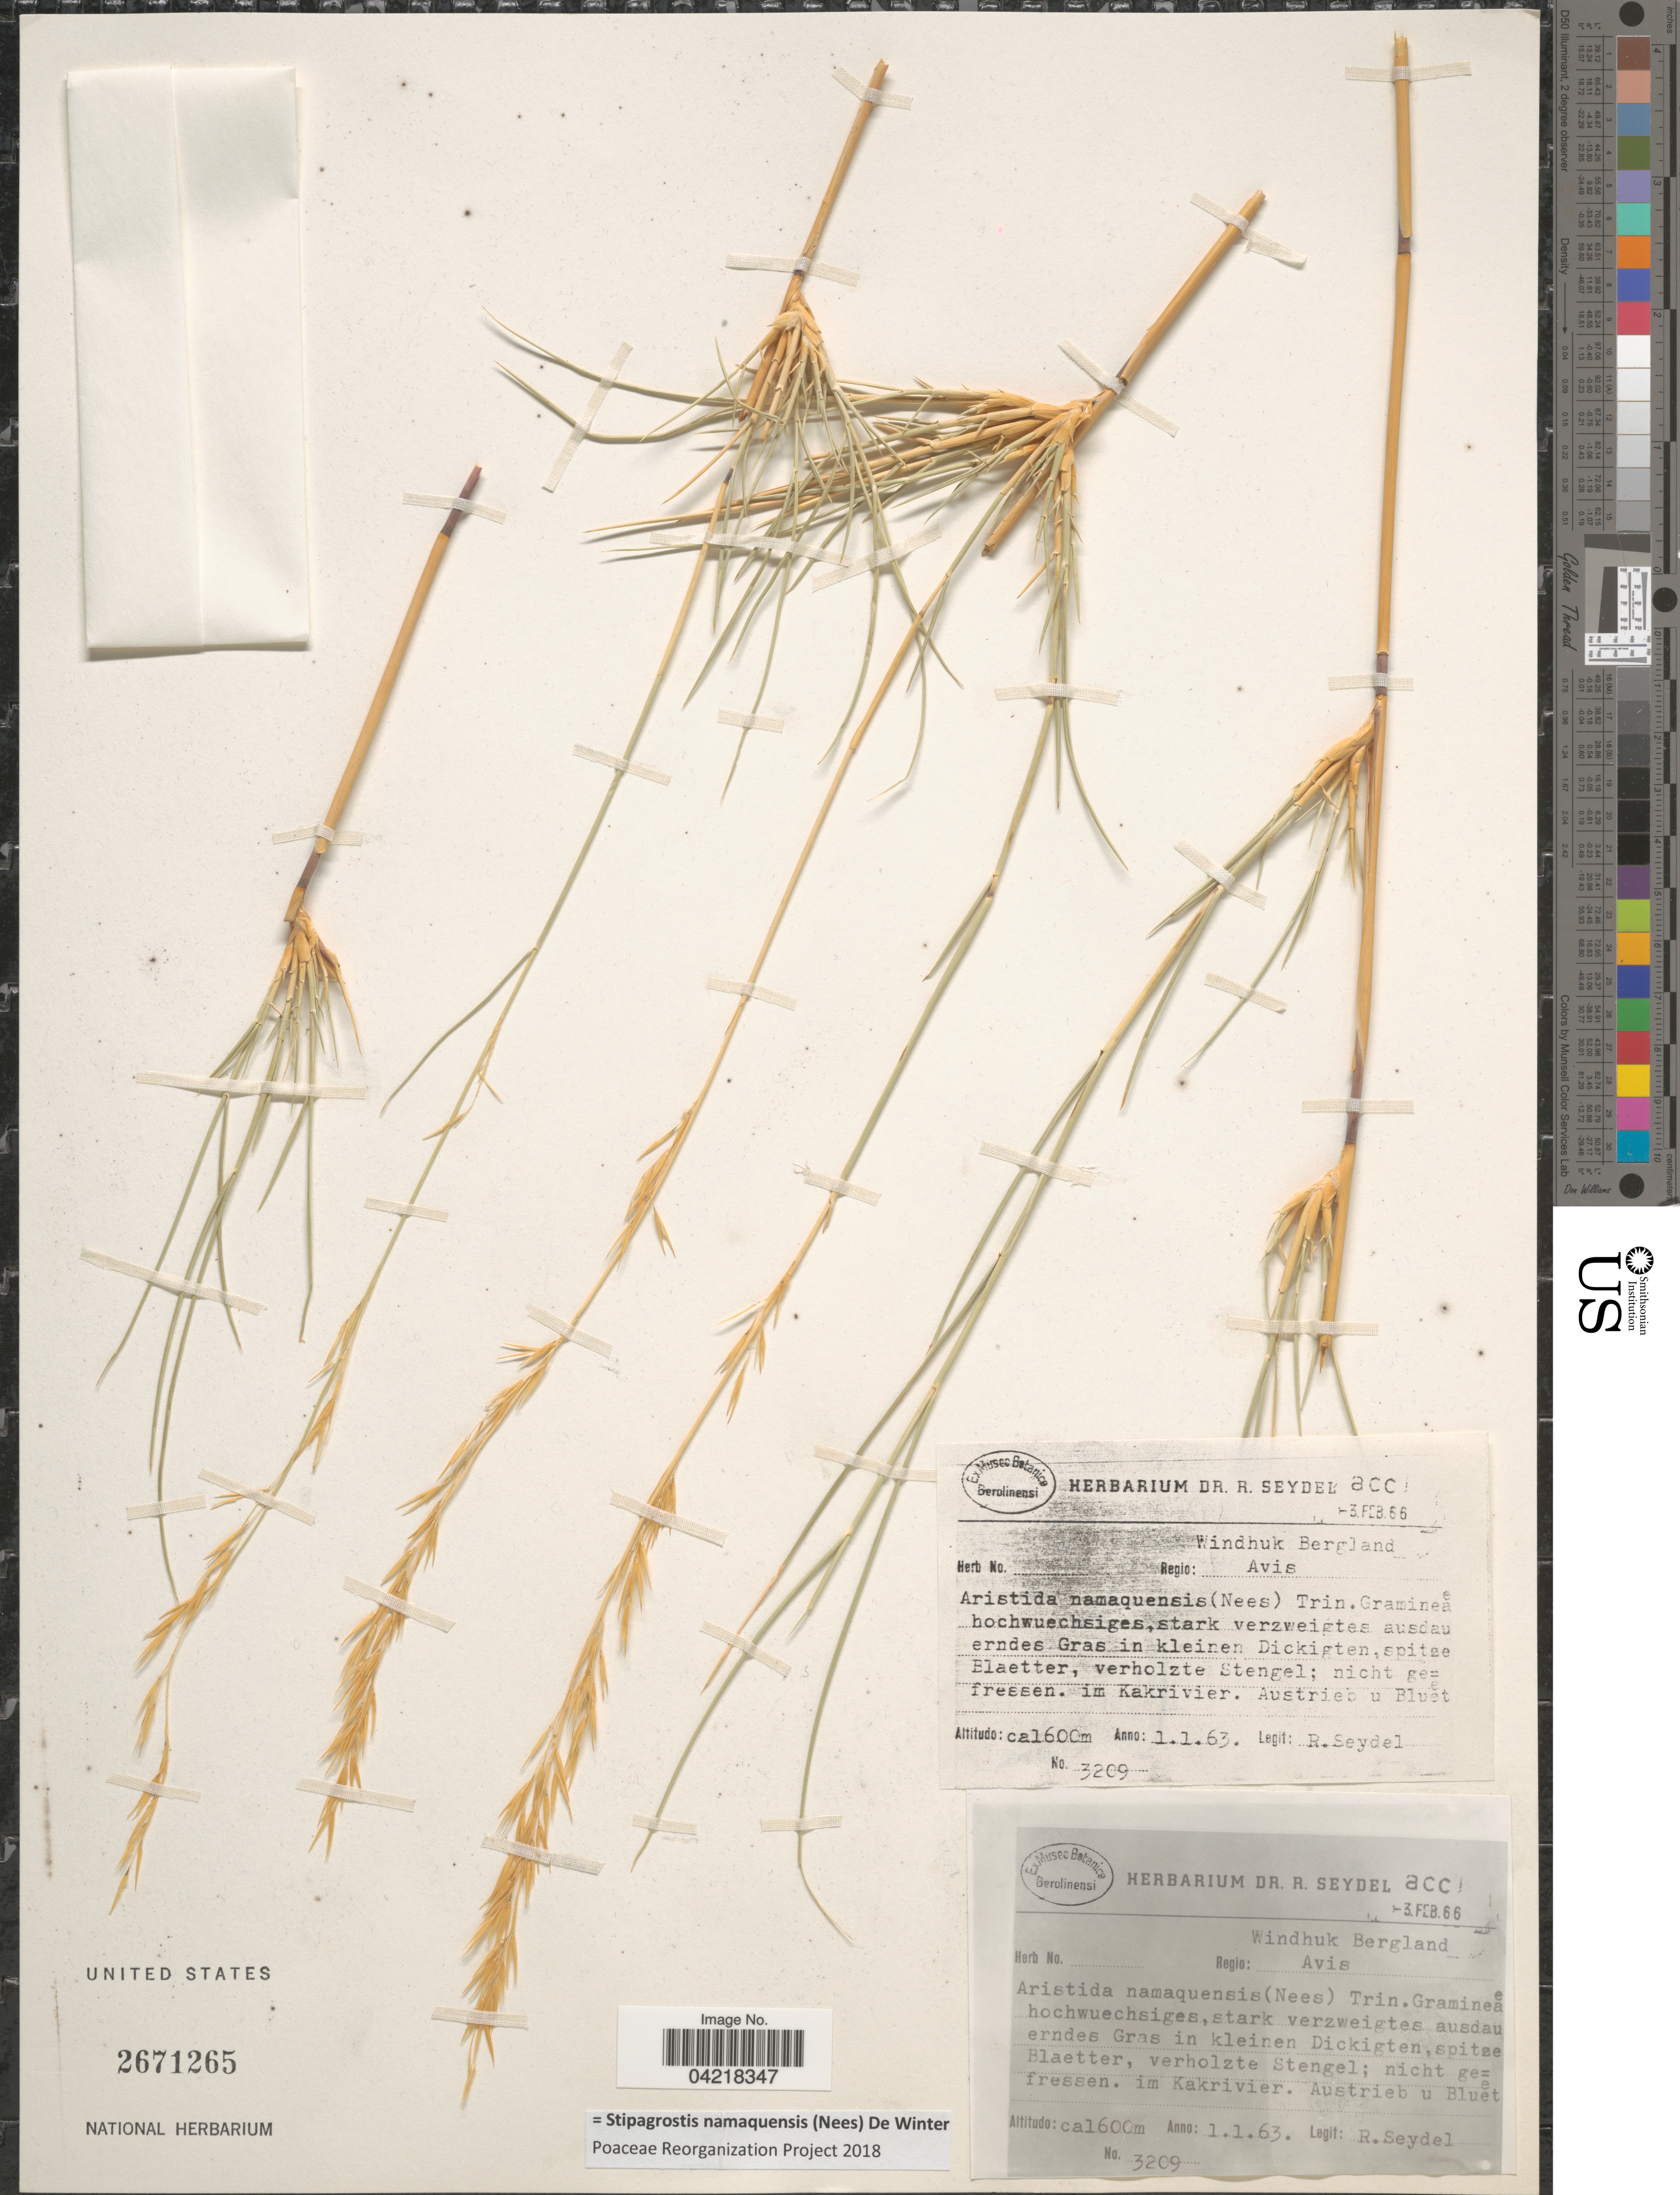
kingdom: Plantae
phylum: Tracheophyta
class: Liliopsida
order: Poales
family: Poaceae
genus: Stipagrostis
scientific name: Stipagrostis namaquensis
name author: (Nees) De Winter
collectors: R. Seydel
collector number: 3209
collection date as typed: Transcribed d/m/y: 1/1/63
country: Namibia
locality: Regio: Windhuk Bergland. Avis. Gras in kleinen Dickigten, spitze Blaetter, verholzte Stengel; nicht gefressen. im Kakrivier. Austrieb u Bluet.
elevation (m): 1600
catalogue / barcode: US 2671265